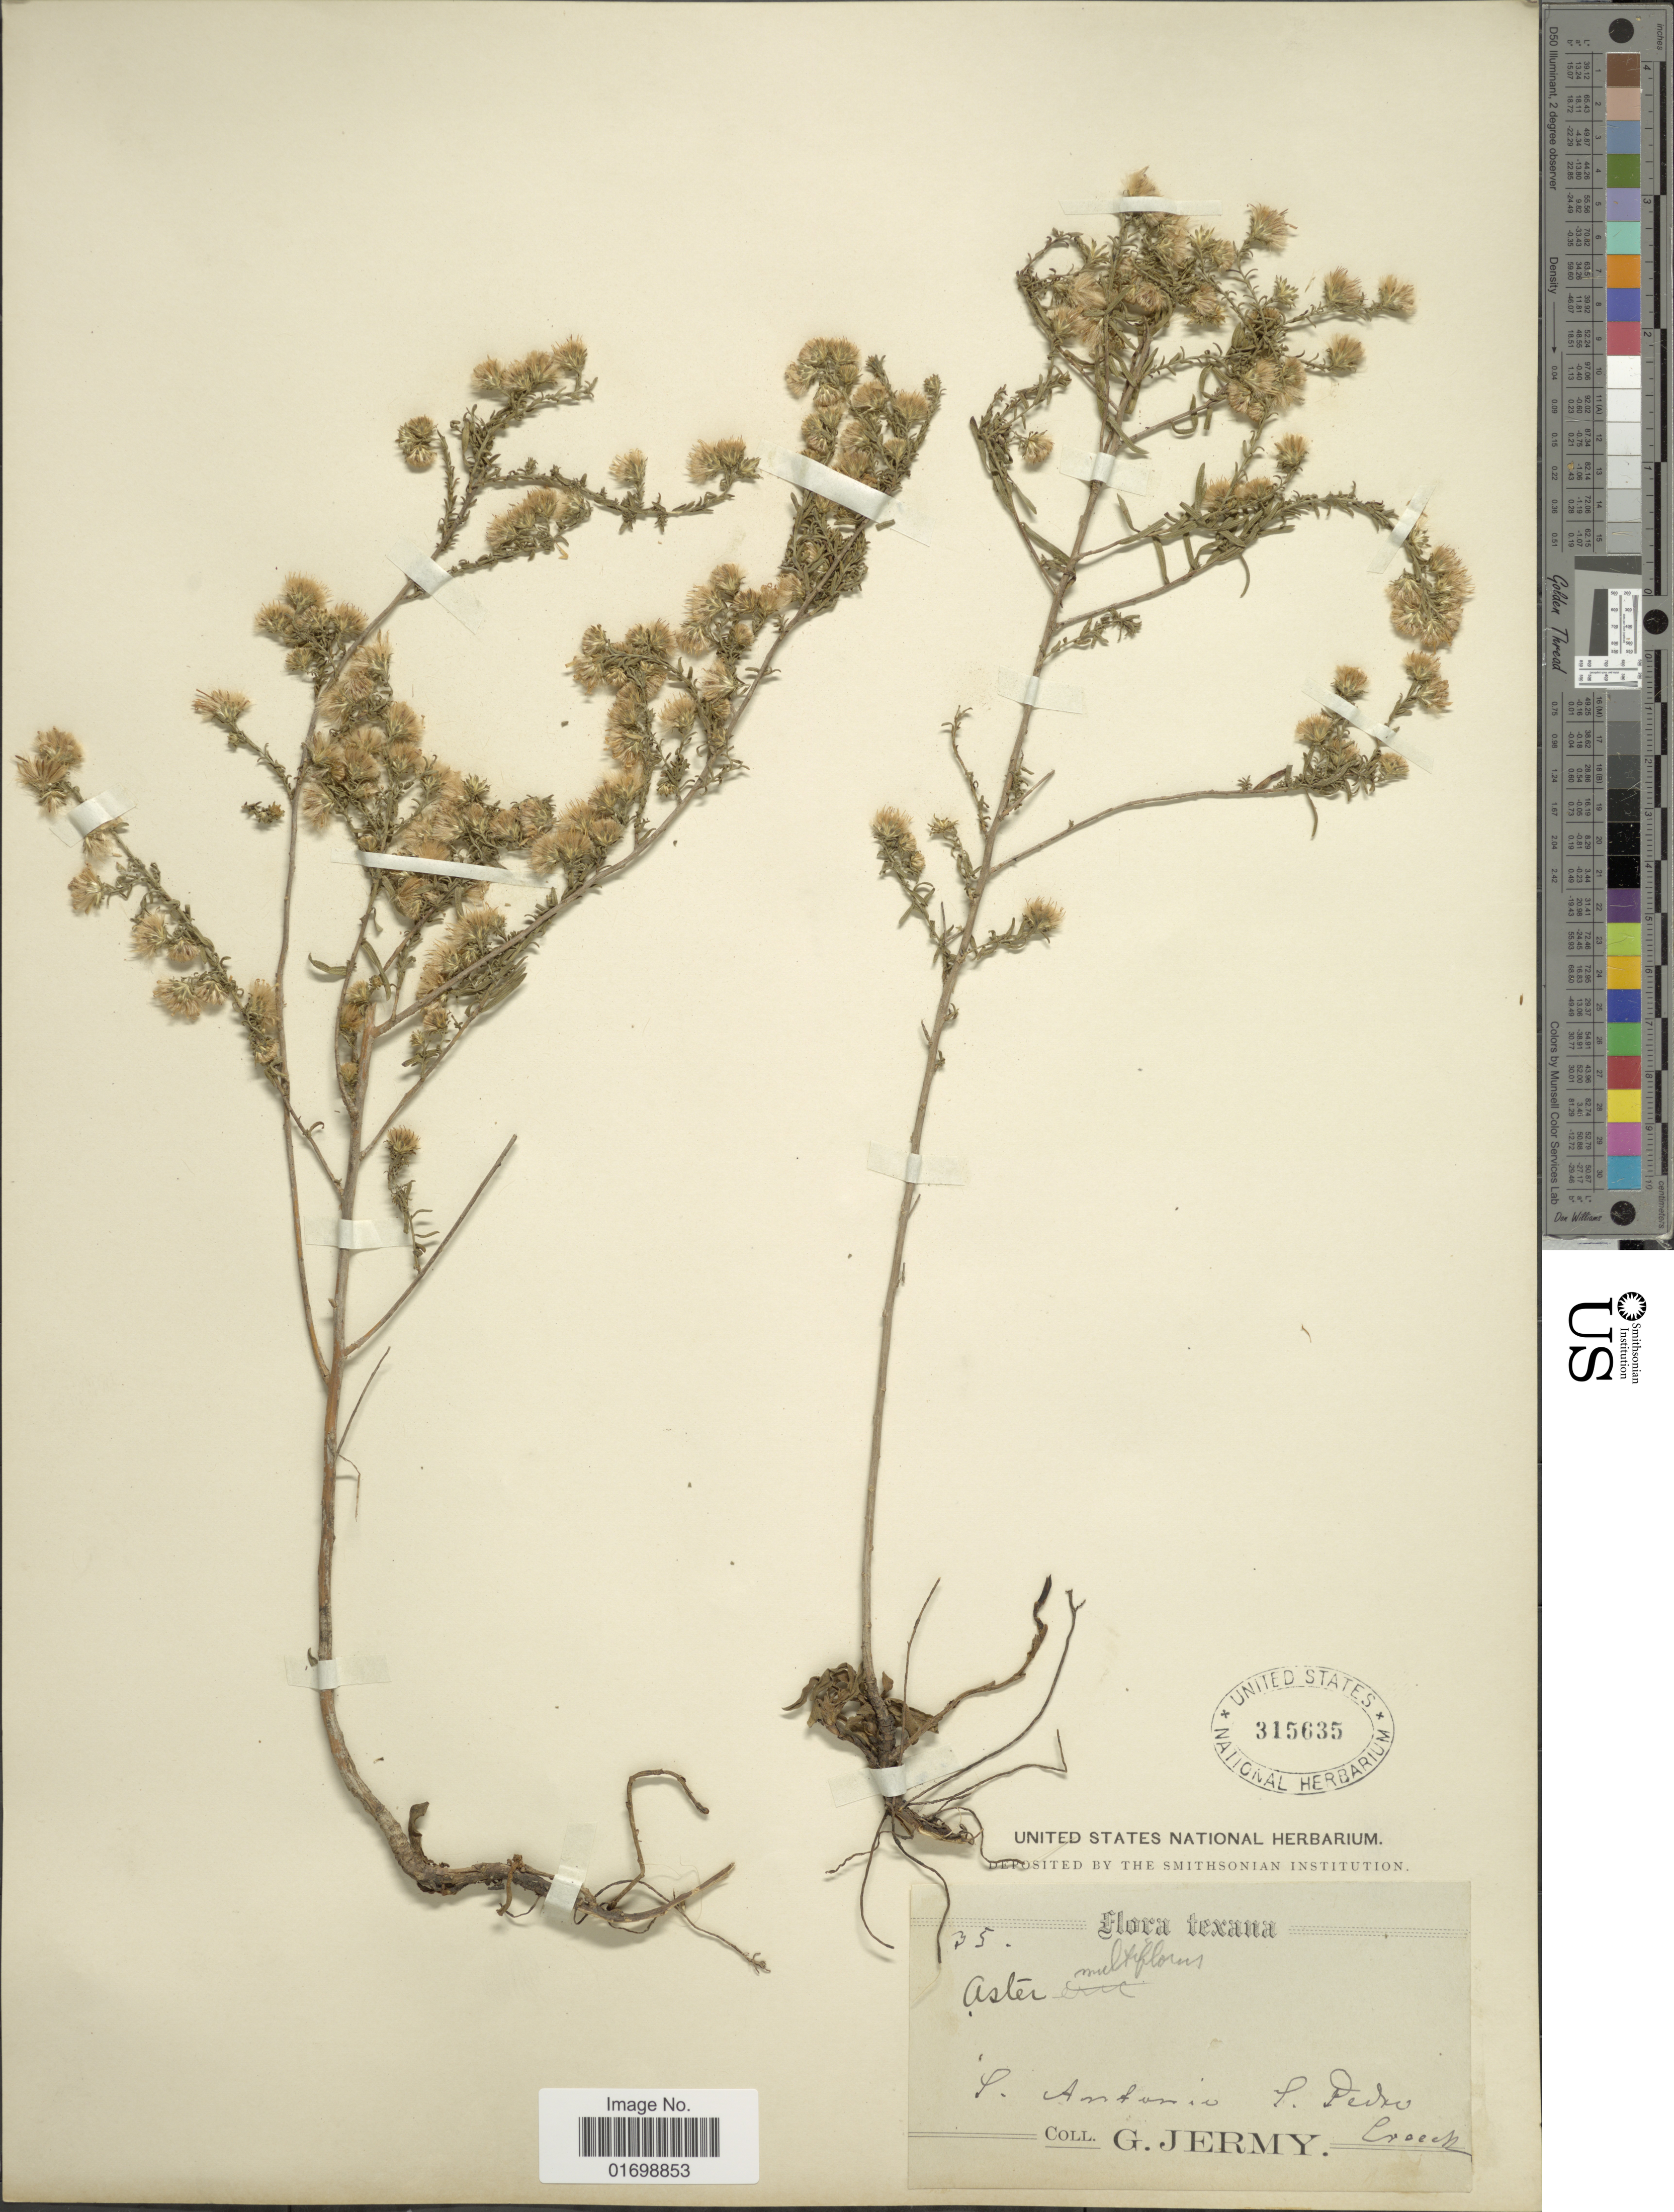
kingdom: Plantae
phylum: Tracheophyta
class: Magnoliopsida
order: Asterales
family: Asteraceae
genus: Symphyotrichum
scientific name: Symphyotrichum ericoides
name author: (L.) G.L. Nesom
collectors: G. Jermy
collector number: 35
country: United States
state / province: Texas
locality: S. Antonio, S. Pedro Creek.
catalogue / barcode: US 315635